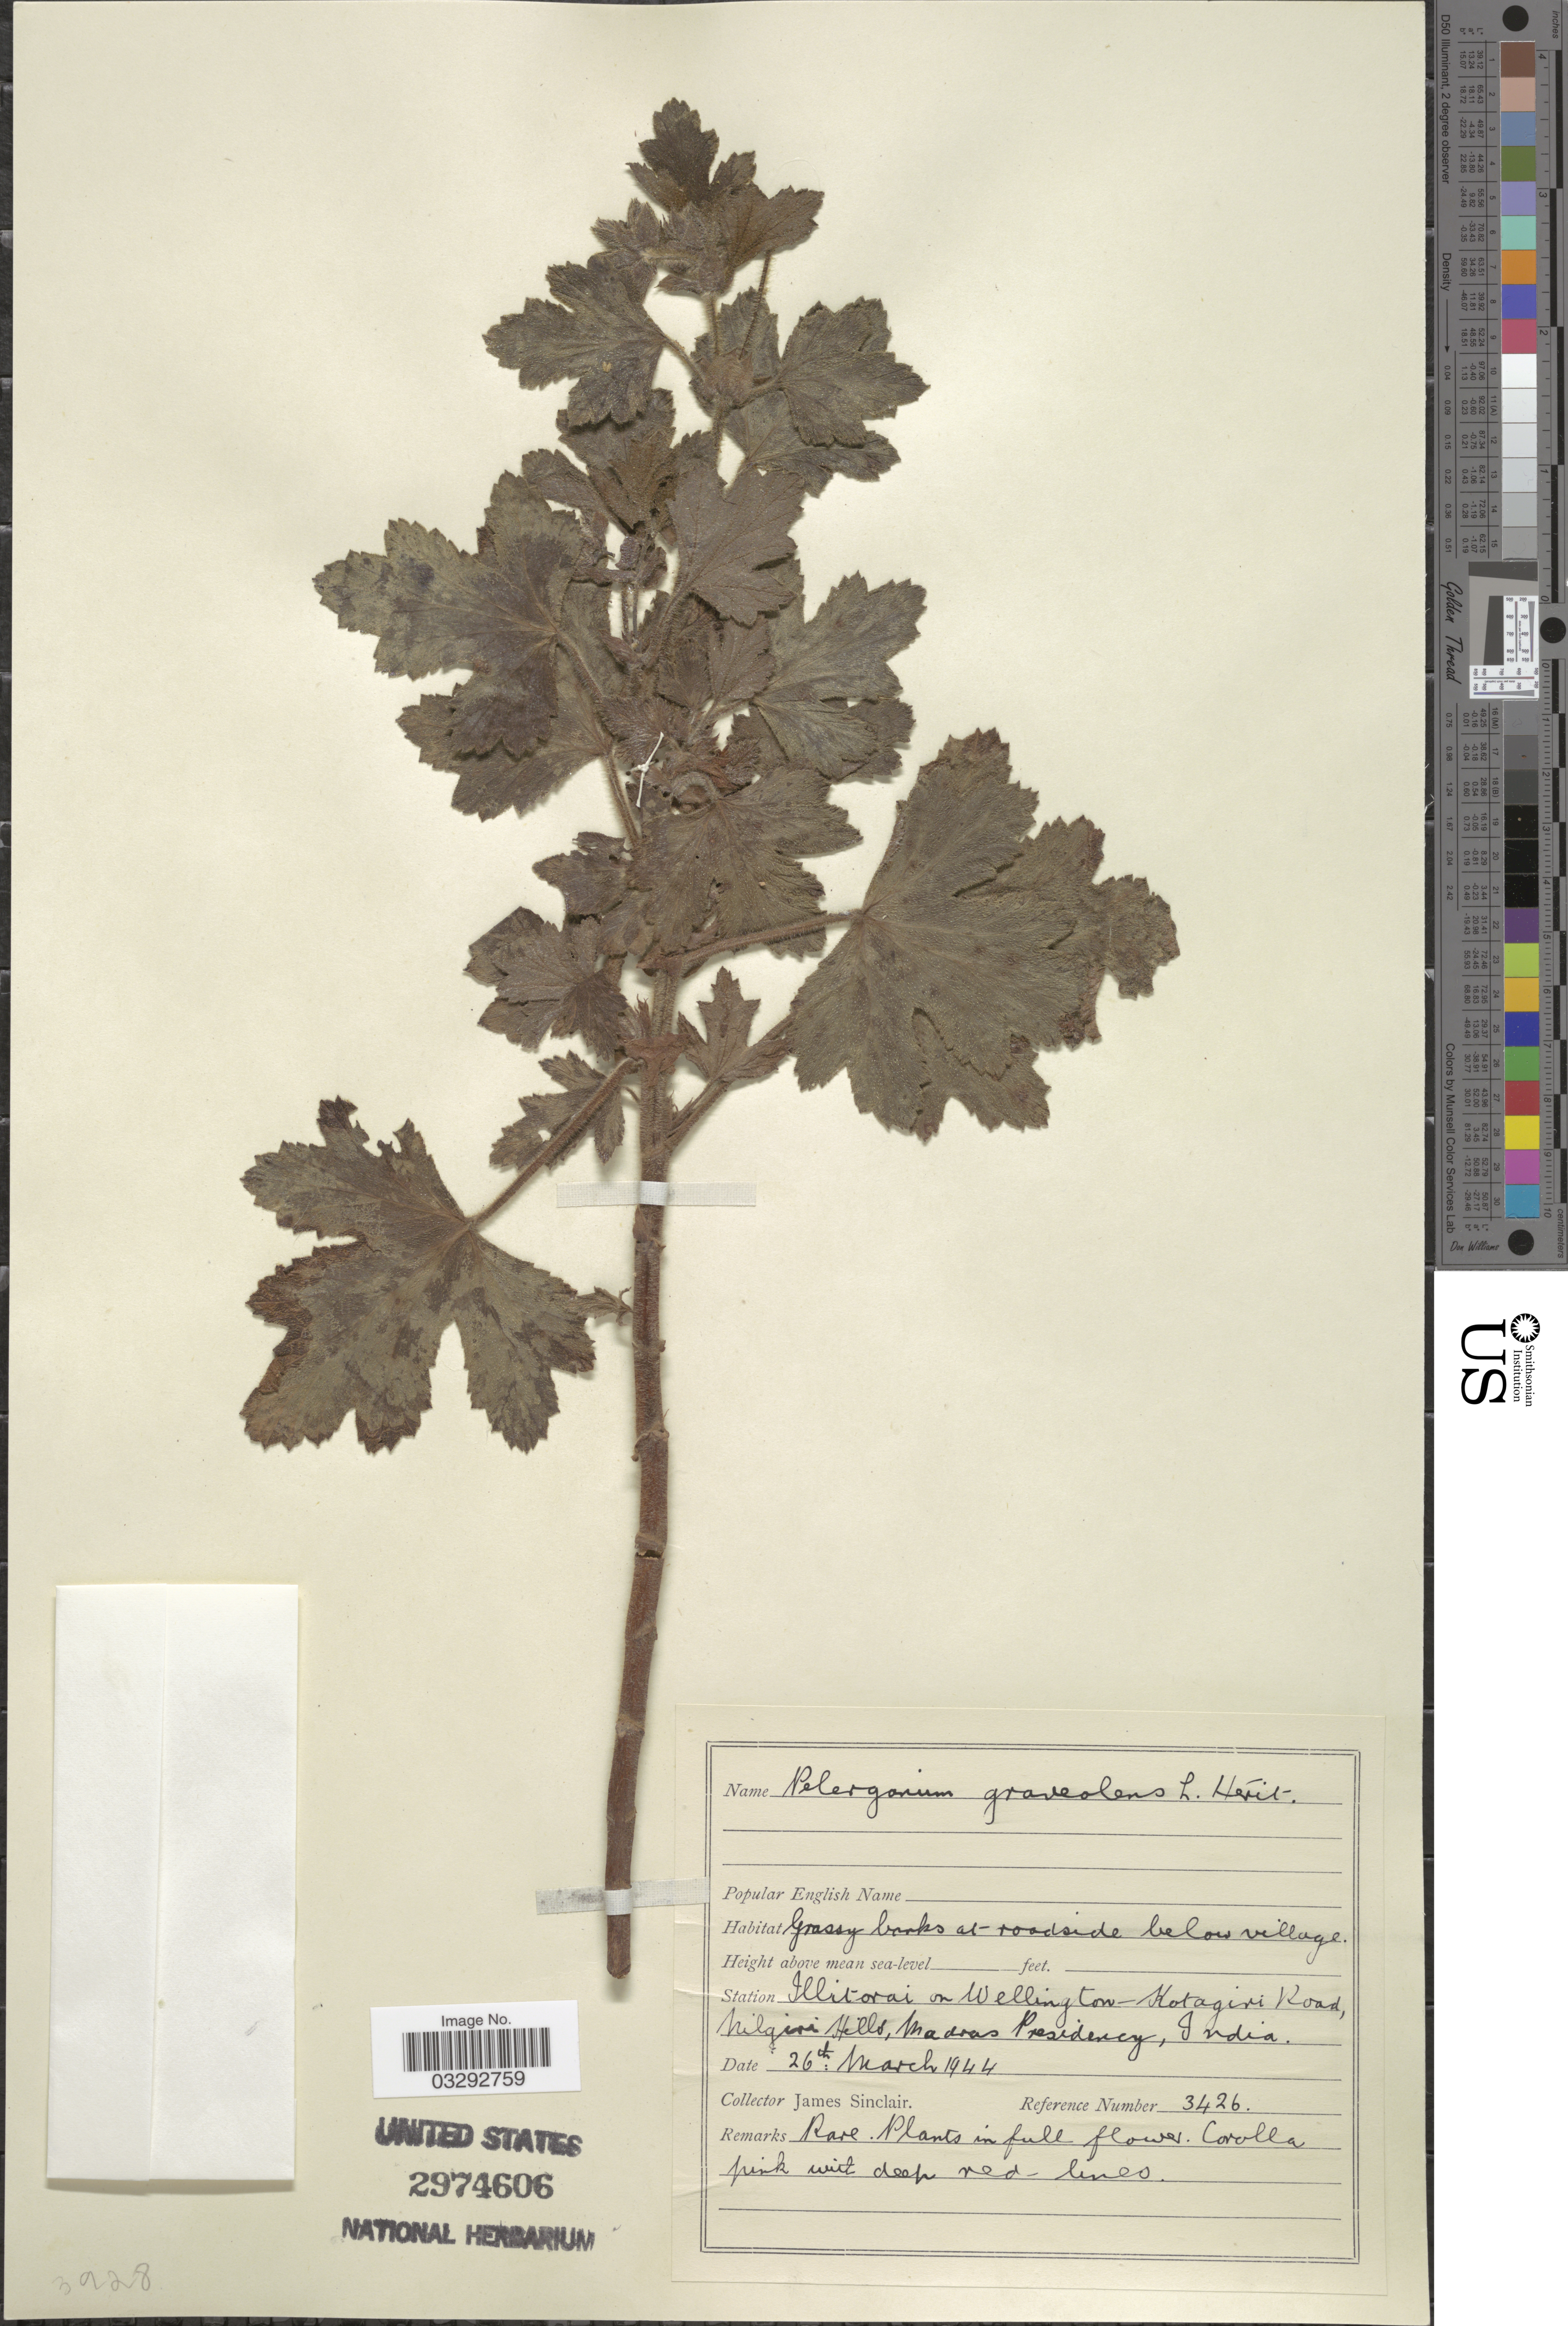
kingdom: Plantae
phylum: Tracheophyta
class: Magnoliopsida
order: Geraniales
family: Geraniaceae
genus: Pelargonium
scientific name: Pelargonium graveolens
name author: L'Hér. ex Aiton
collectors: J. Sinclair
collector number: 3426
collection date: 1944-03-26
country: India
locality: Station Illitorai on Wellington-Kotagiri Road, Nilgiri Hills, Madras Presidency.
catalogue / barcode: US 2974606